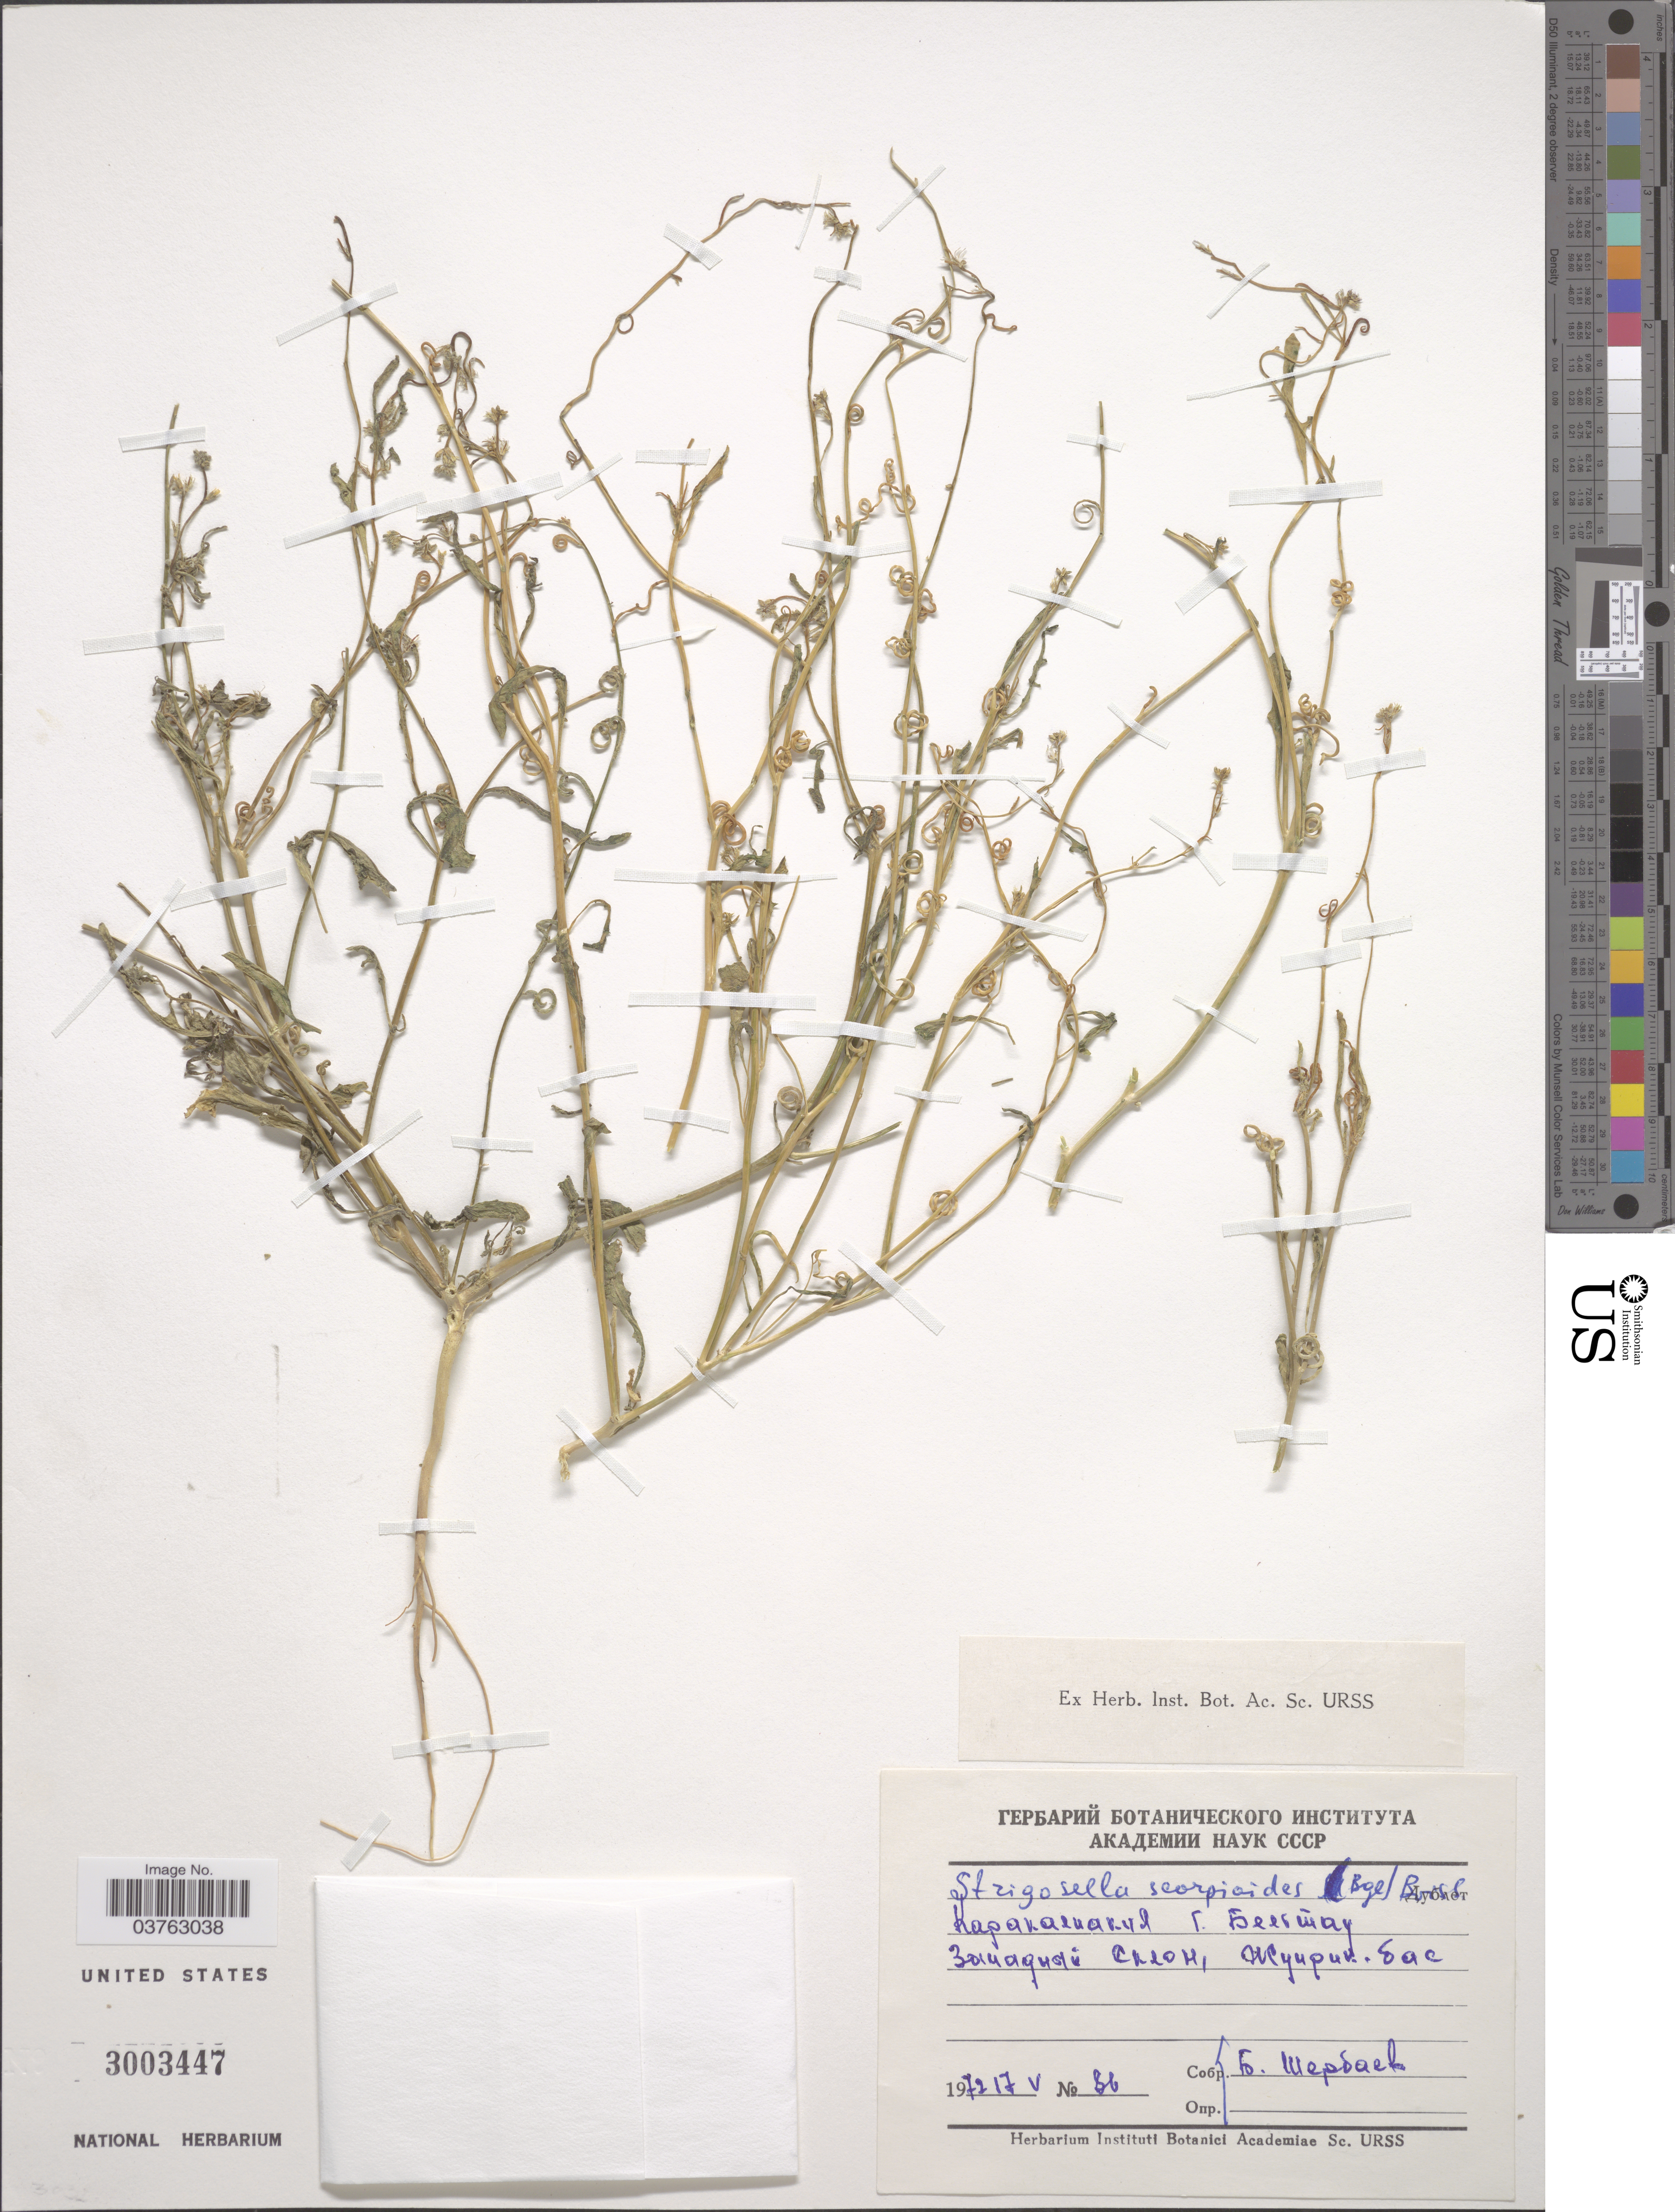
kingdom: Plantae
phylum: Tracheophyta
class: Magnoliopsida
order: Brassicales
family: Brassicaceae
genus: Malcolmia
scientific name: Malcolmia scorpioides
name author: (Bunge) Boiss.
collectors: B. Sherbaev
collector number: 86*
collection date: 1972-05-17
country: Uzbekistan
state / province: Qoraqalpog'iston Republikasi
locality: West slope of Beltau Mt.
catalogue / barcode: US 3003447